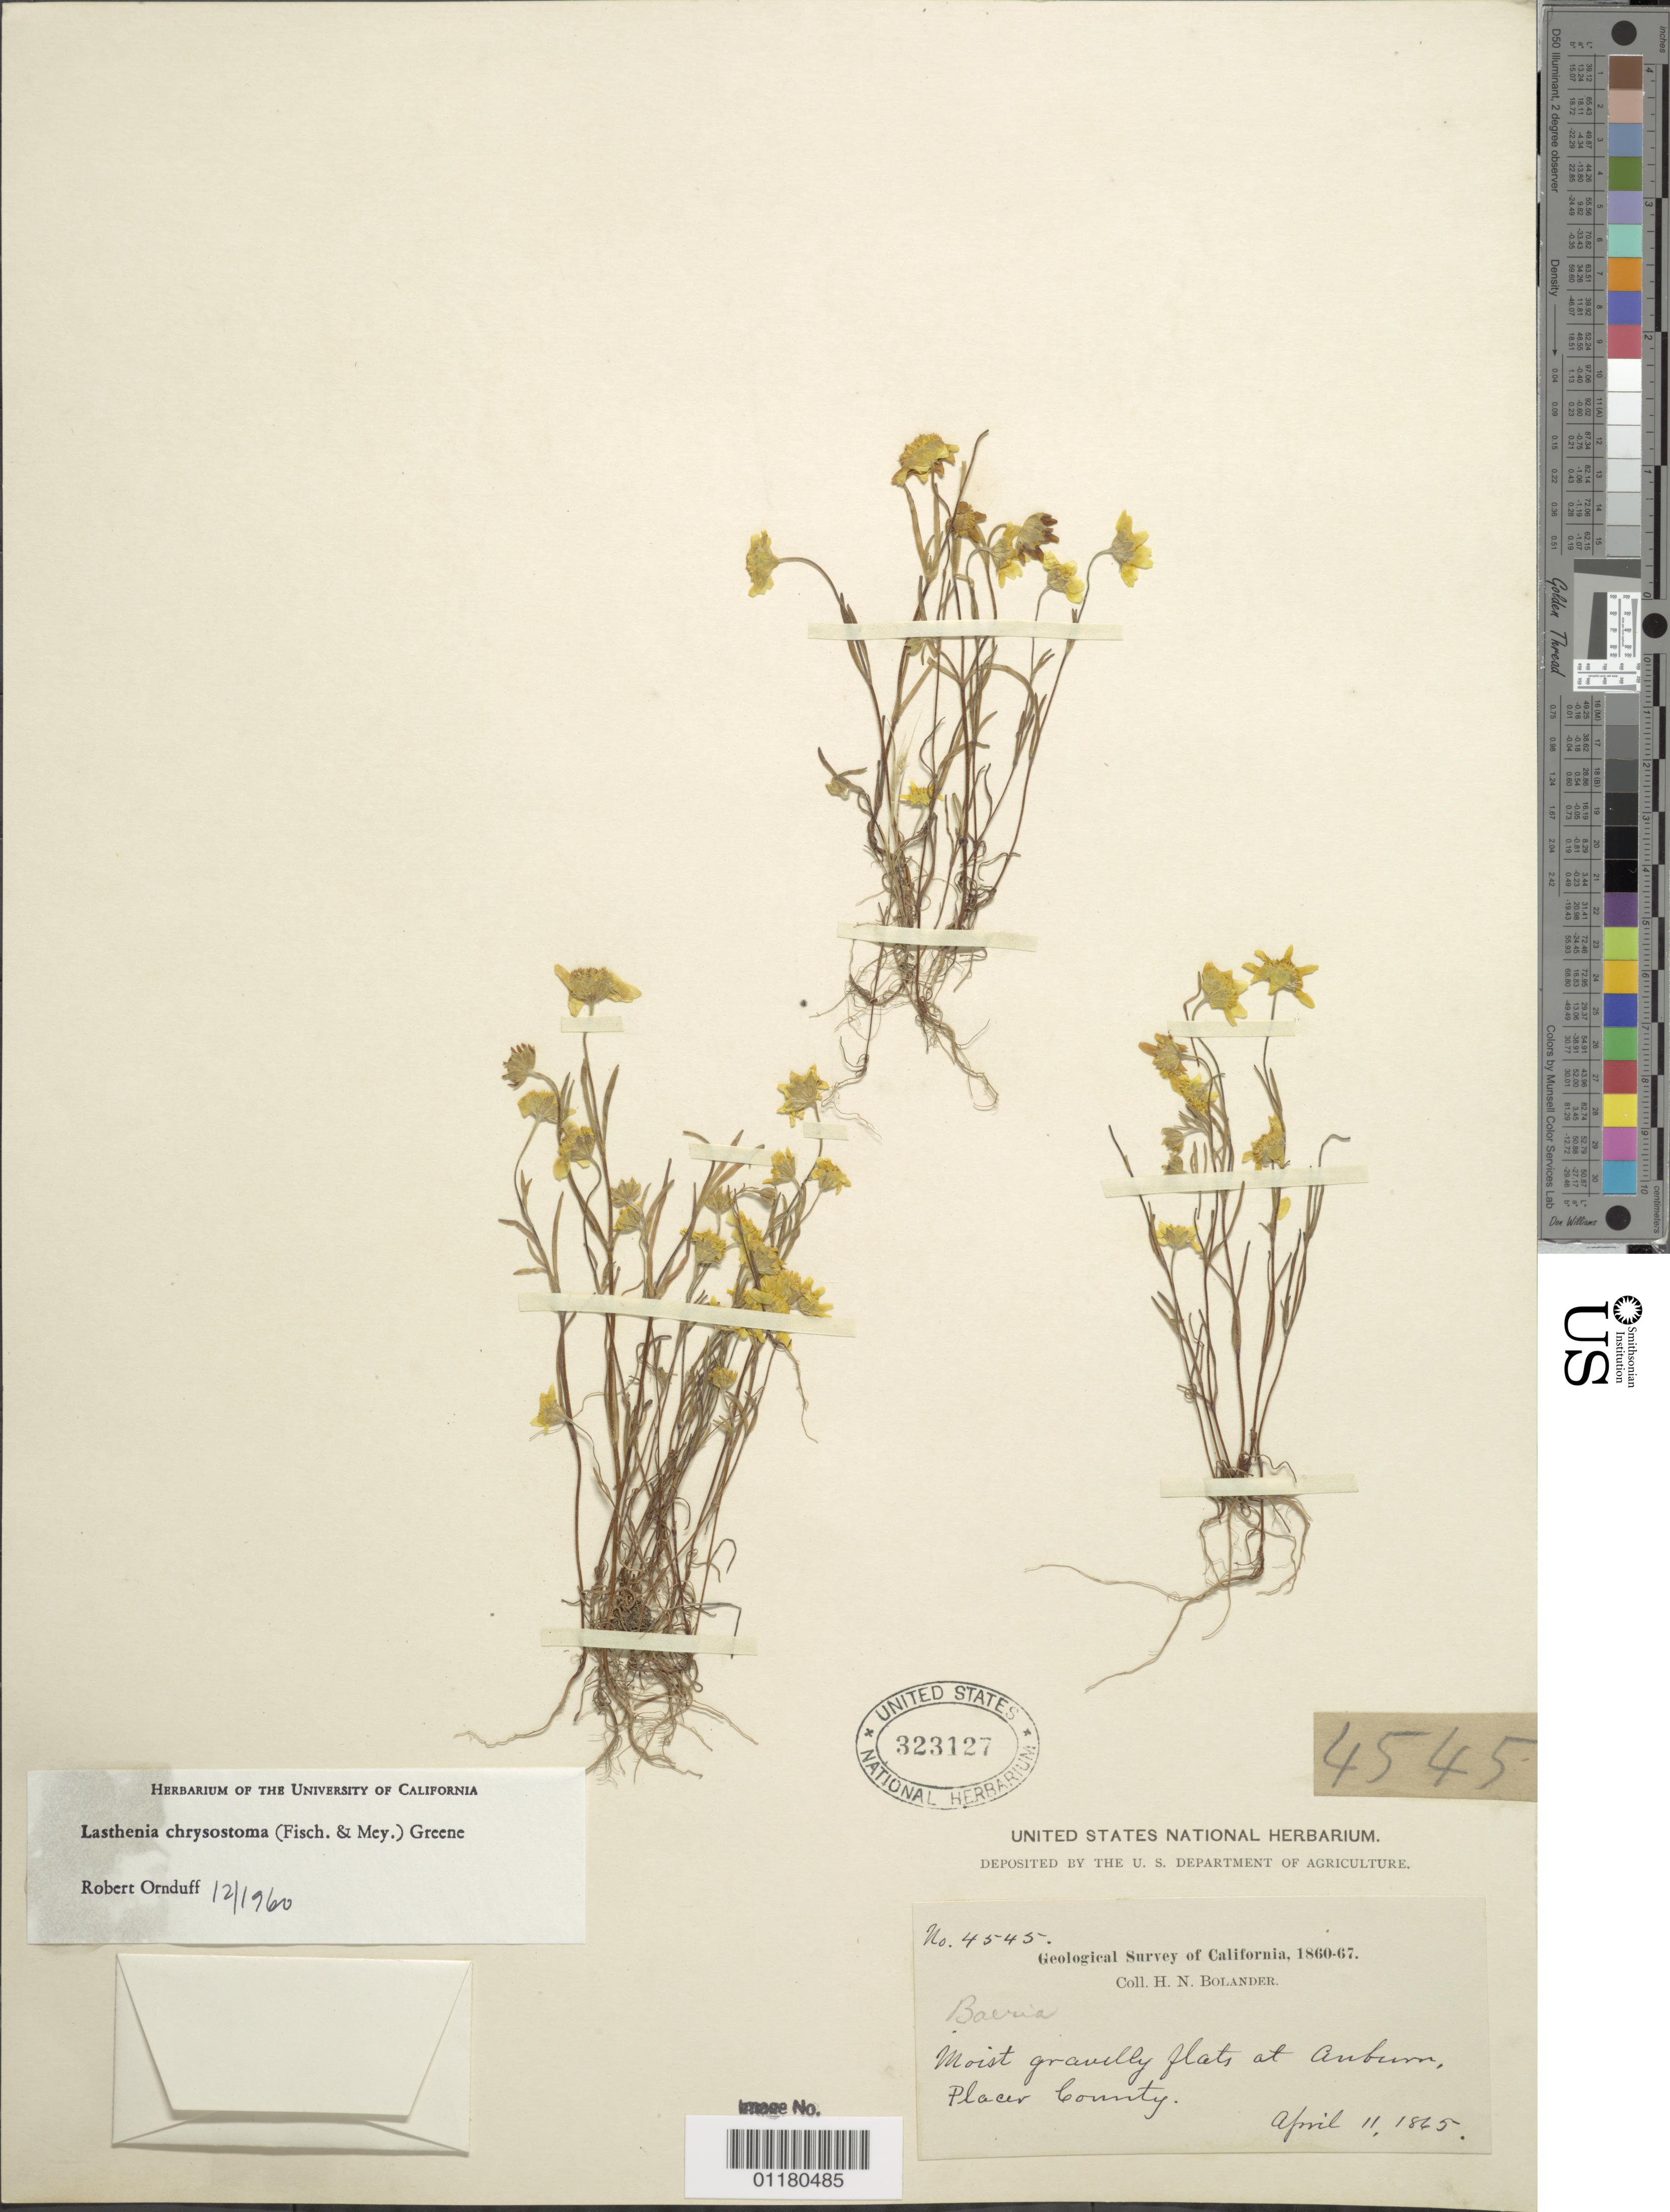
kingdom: Plantae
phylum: Tracheophyta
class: Magnoliopsida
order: Asterales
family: Asteraceae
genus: Lasthenia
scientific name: Lasthenia chrysostoma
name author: (Fisch. & C.A. Mey.) Greene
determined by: Ornduff, R.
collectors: H. Bolander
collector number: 4545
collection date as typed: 11 Apr 1865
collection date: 1865-04-11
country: United States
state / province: California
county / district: Placer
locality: Auburn.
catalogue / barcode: US 323127